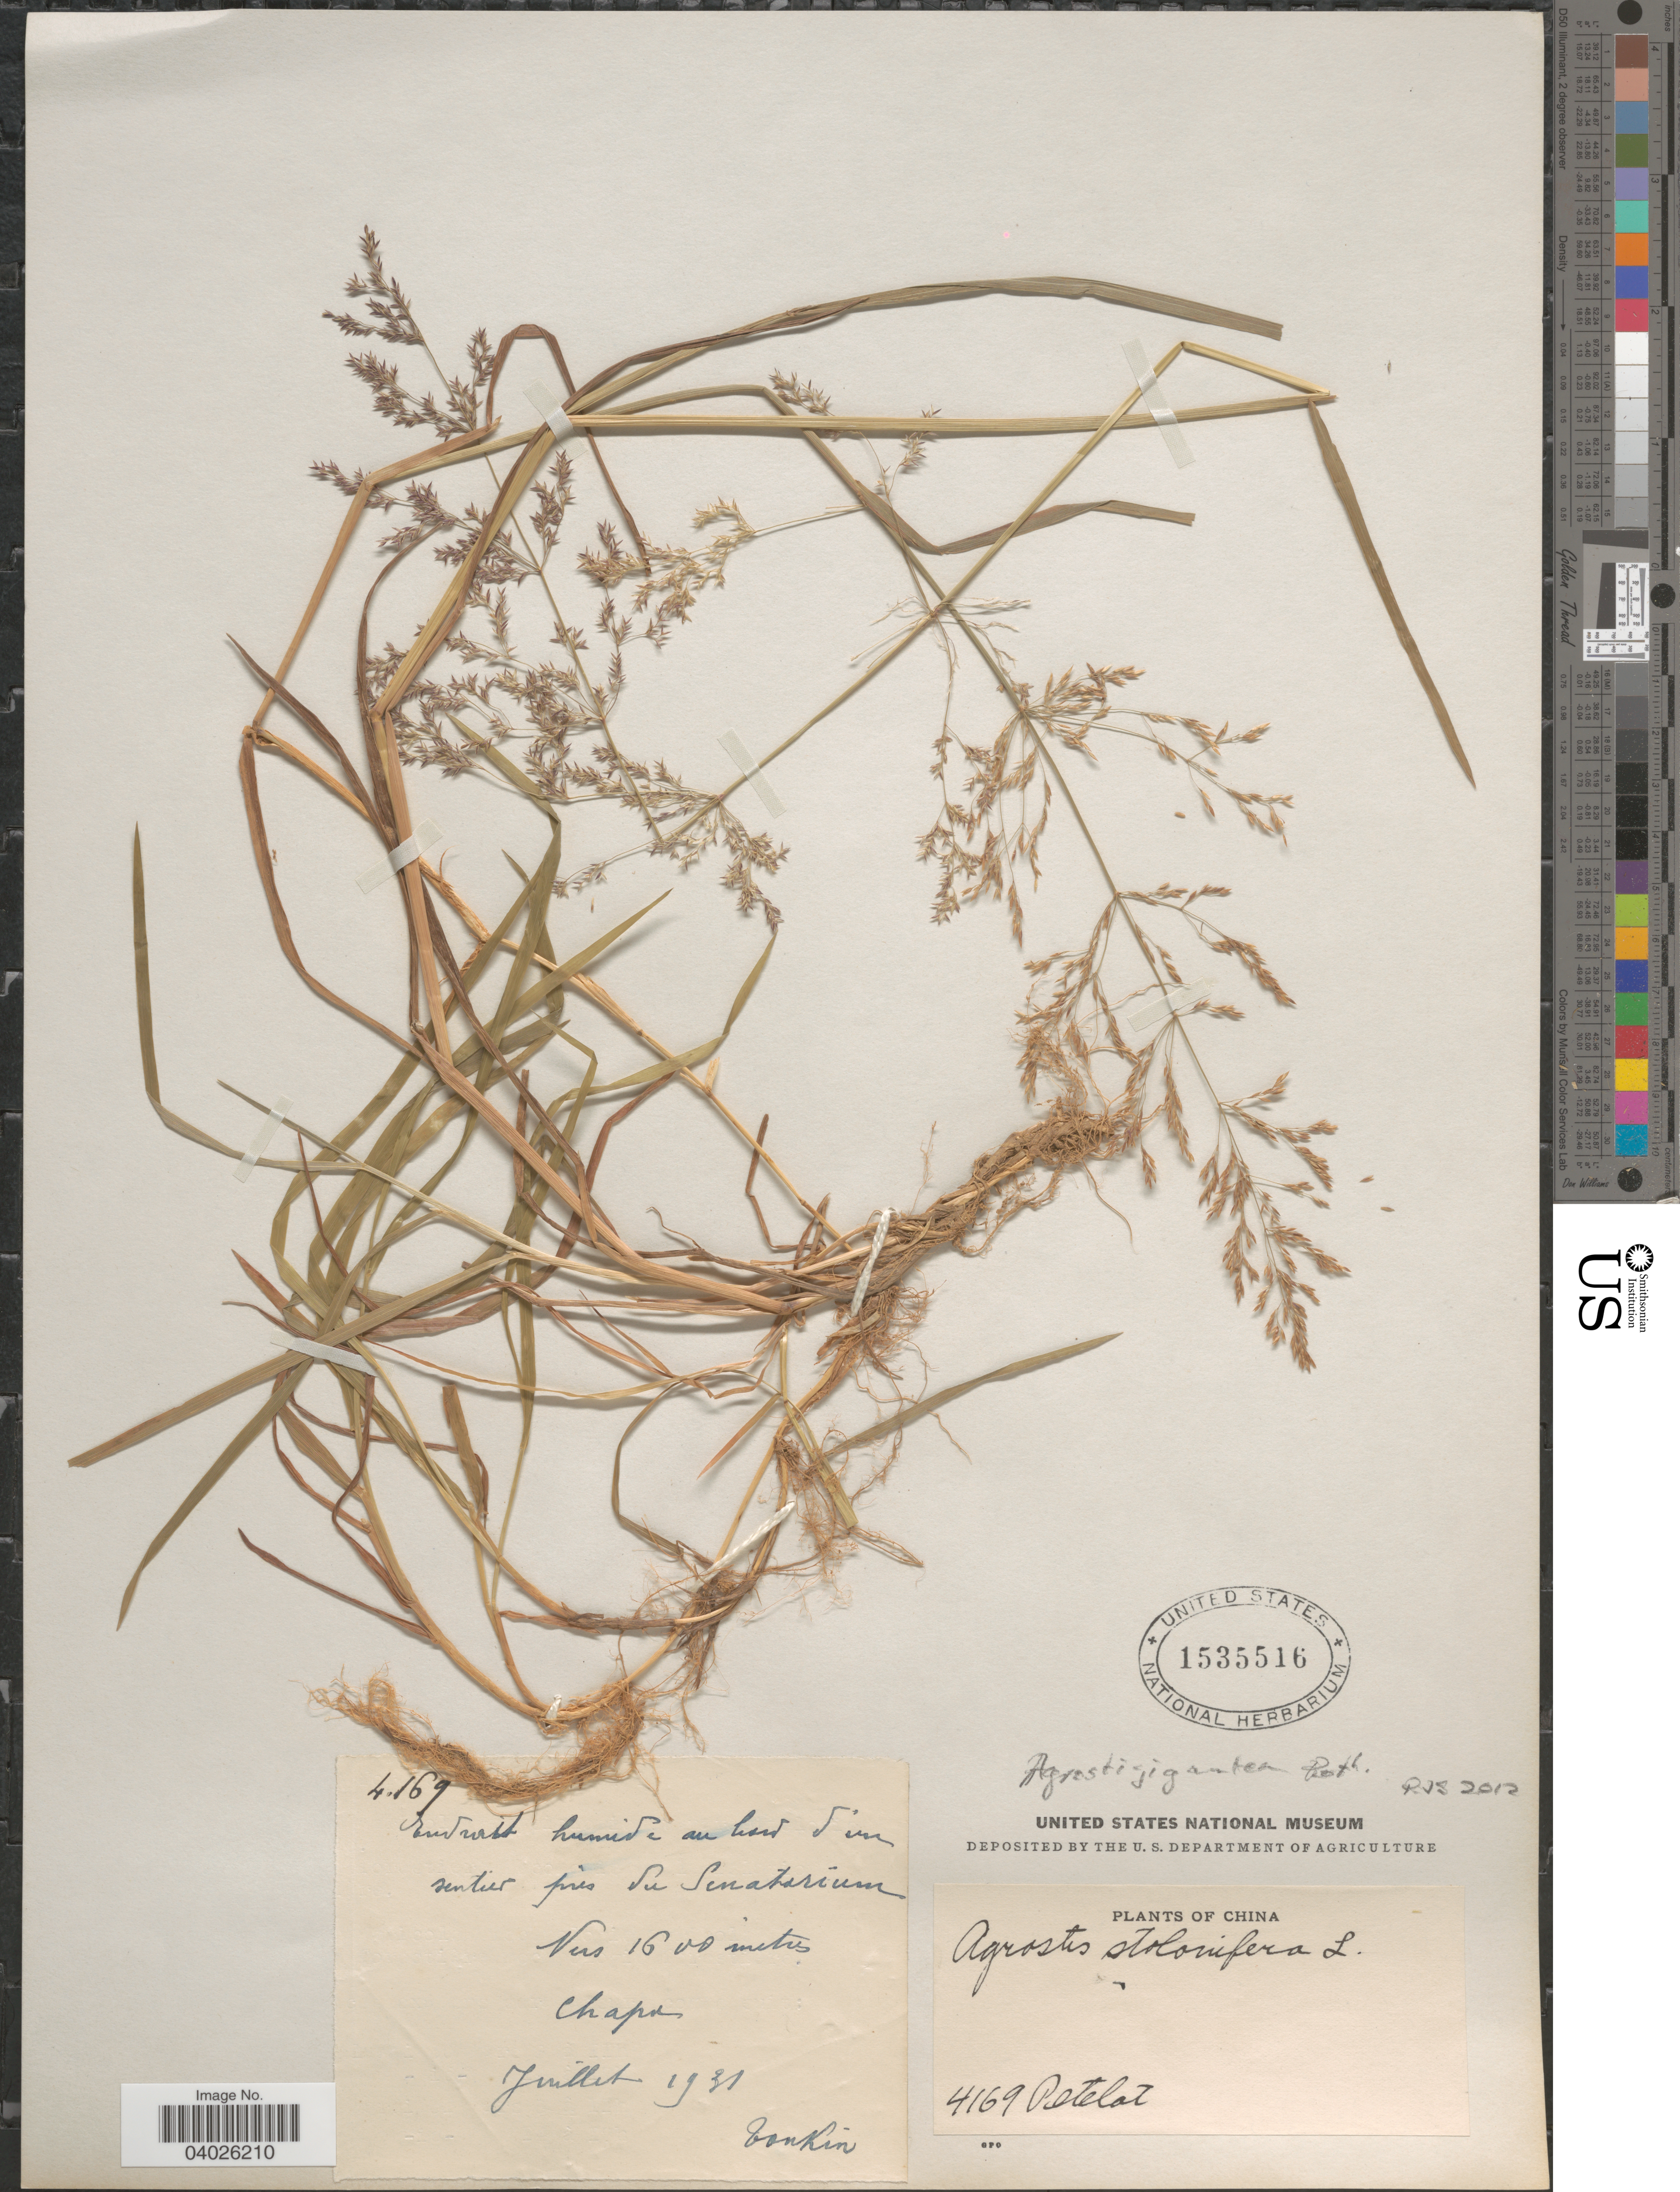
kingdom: Plantae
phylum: Tracheophyta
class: Liliopsida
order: Poales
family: Poaceae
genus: Agrostis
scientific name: Agrostis gigantea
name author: Roth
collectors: Pételot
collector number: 4169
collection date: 1931-07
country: Vietnam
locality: [illegible text] humide au bord d'un sentier près du Senatarium. Chapa.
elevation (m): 1600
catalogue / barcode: US 1535516